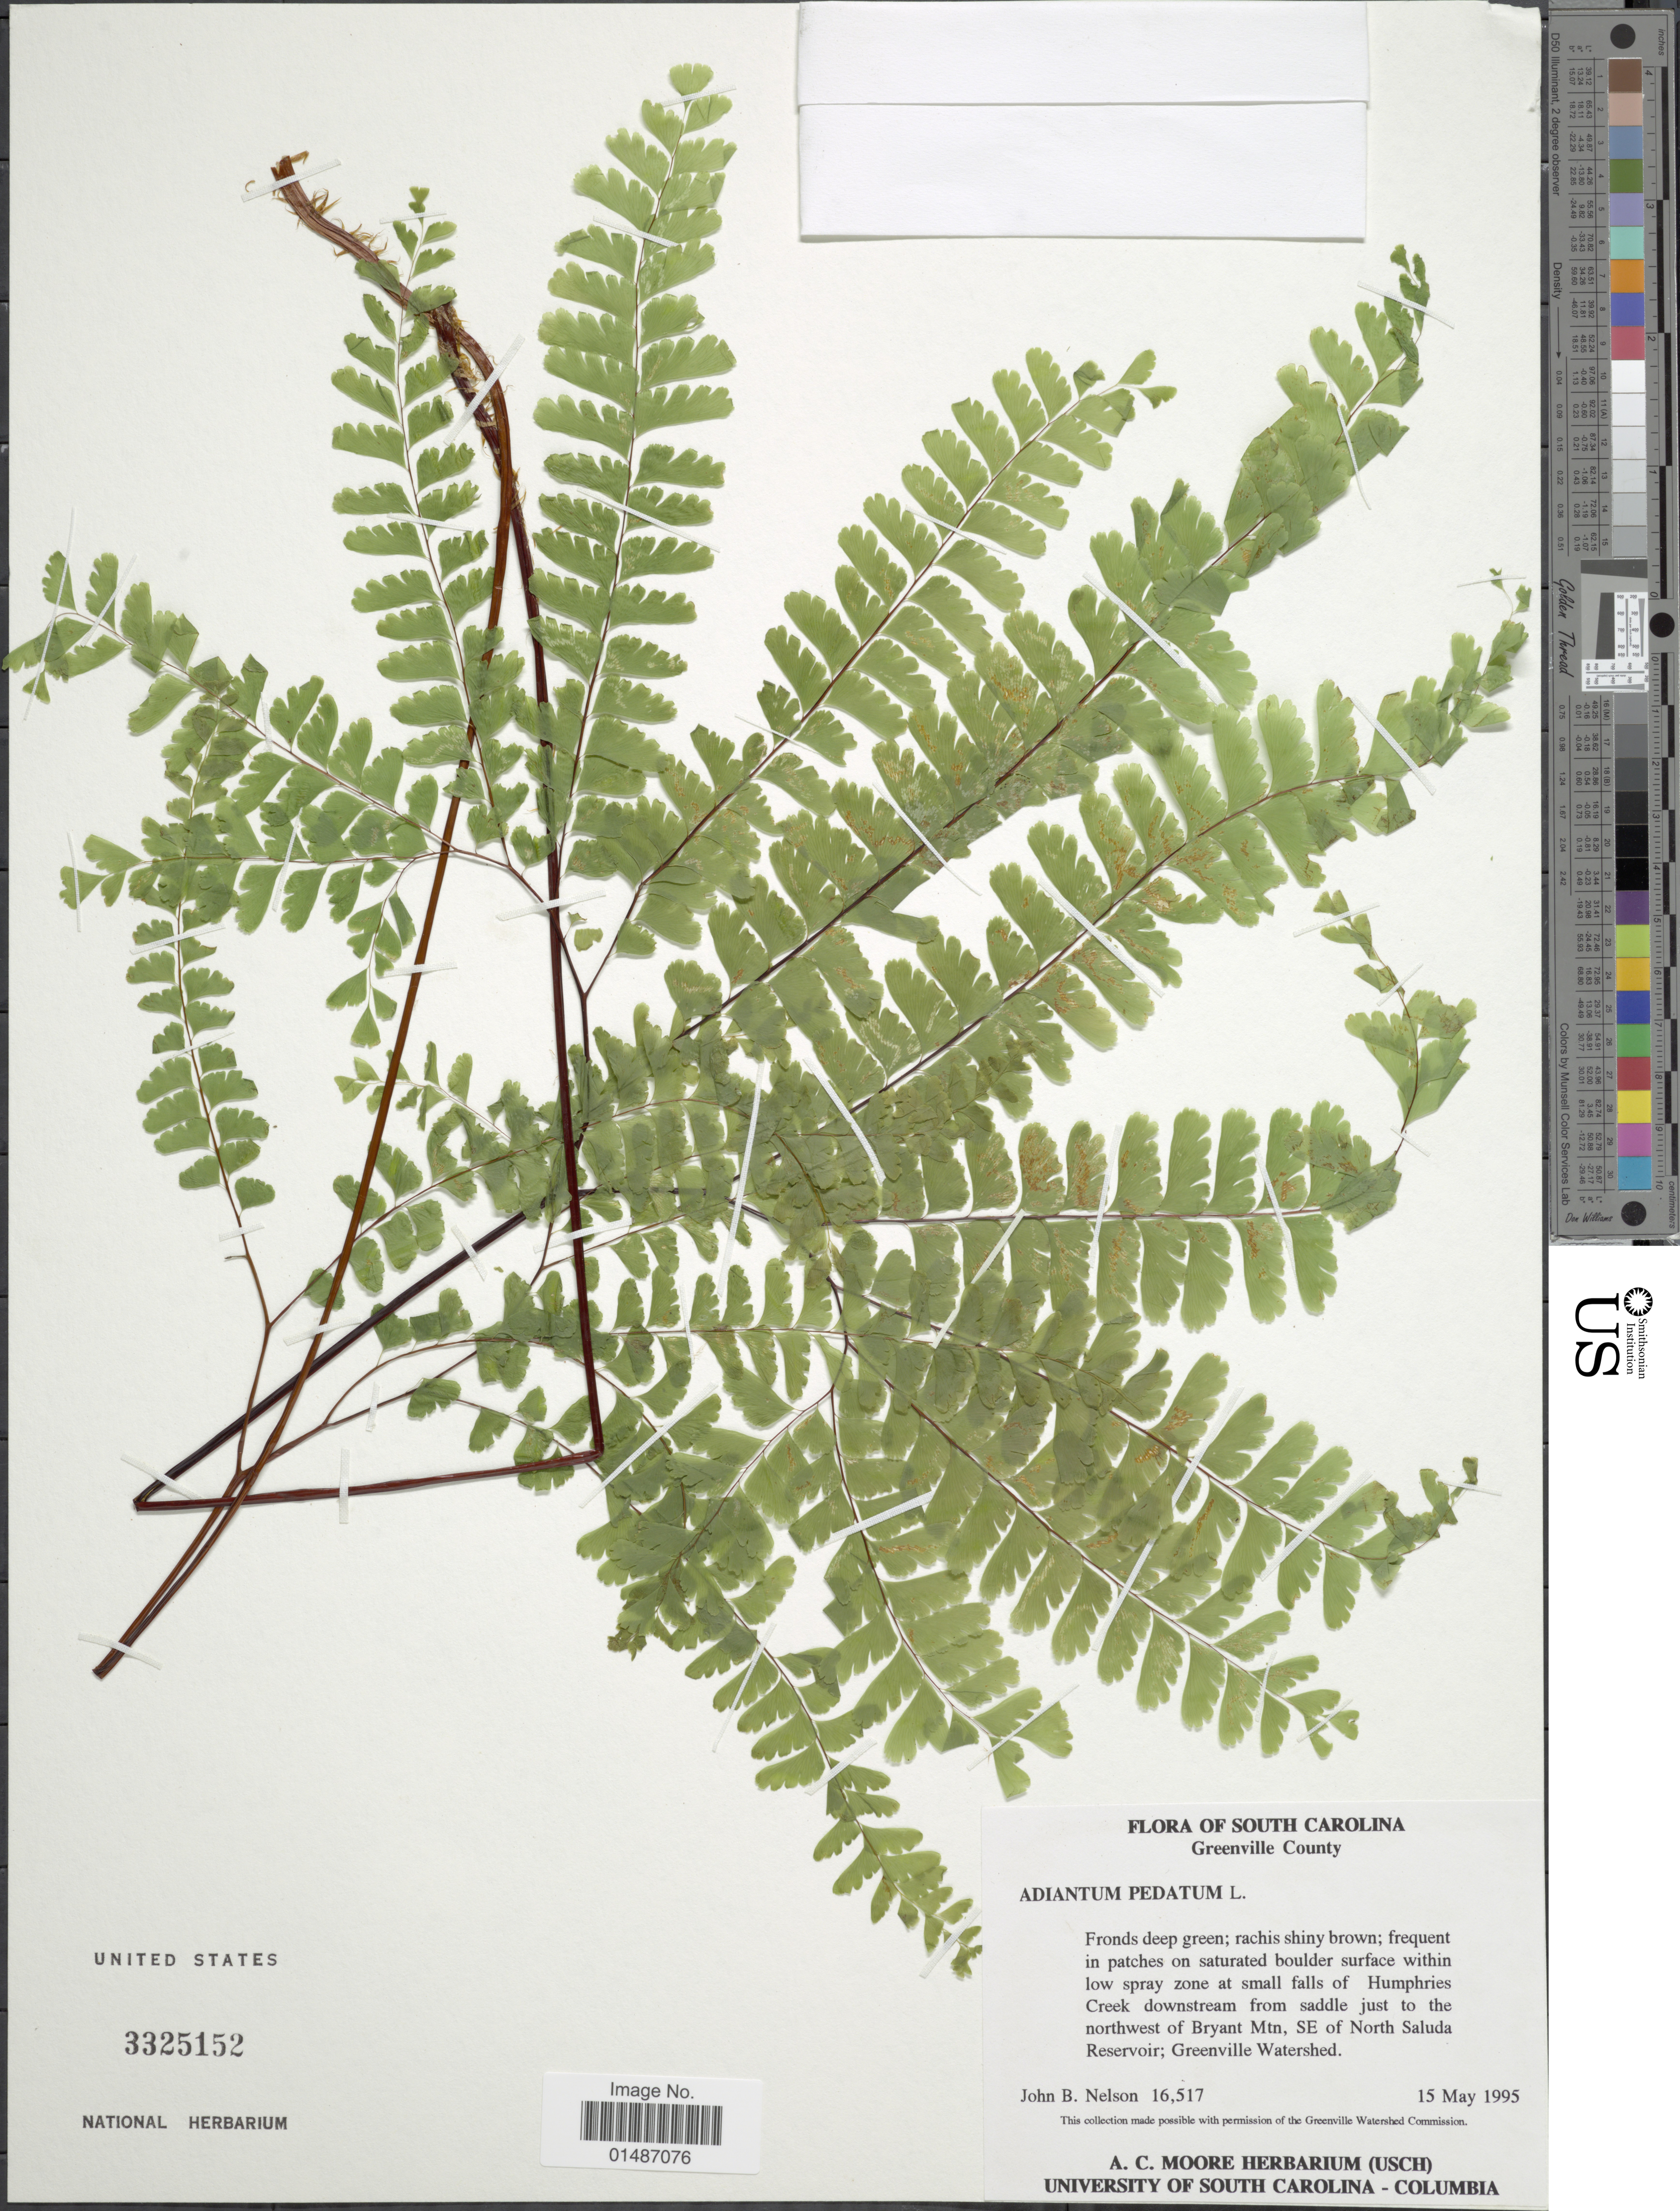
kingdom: Plantae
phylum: Tracheophyta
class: Polypodiopsida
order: Polypodiales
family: Pteridaceae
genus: Adiantum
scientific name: Adiantum pedatum var. pedatum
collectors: J. B. Nelson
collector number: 16517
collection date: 1995-05-15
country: United States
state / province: South Carolina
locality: Greenville County. Frequent in patches on saturated boulder surface within low spray zone at small falls of Humphries Creek downstream from saddle just to the northwest of Bryant Mtn, SE of North Salude Reservoir; Greenville Watershed.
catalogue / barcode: US 3325152